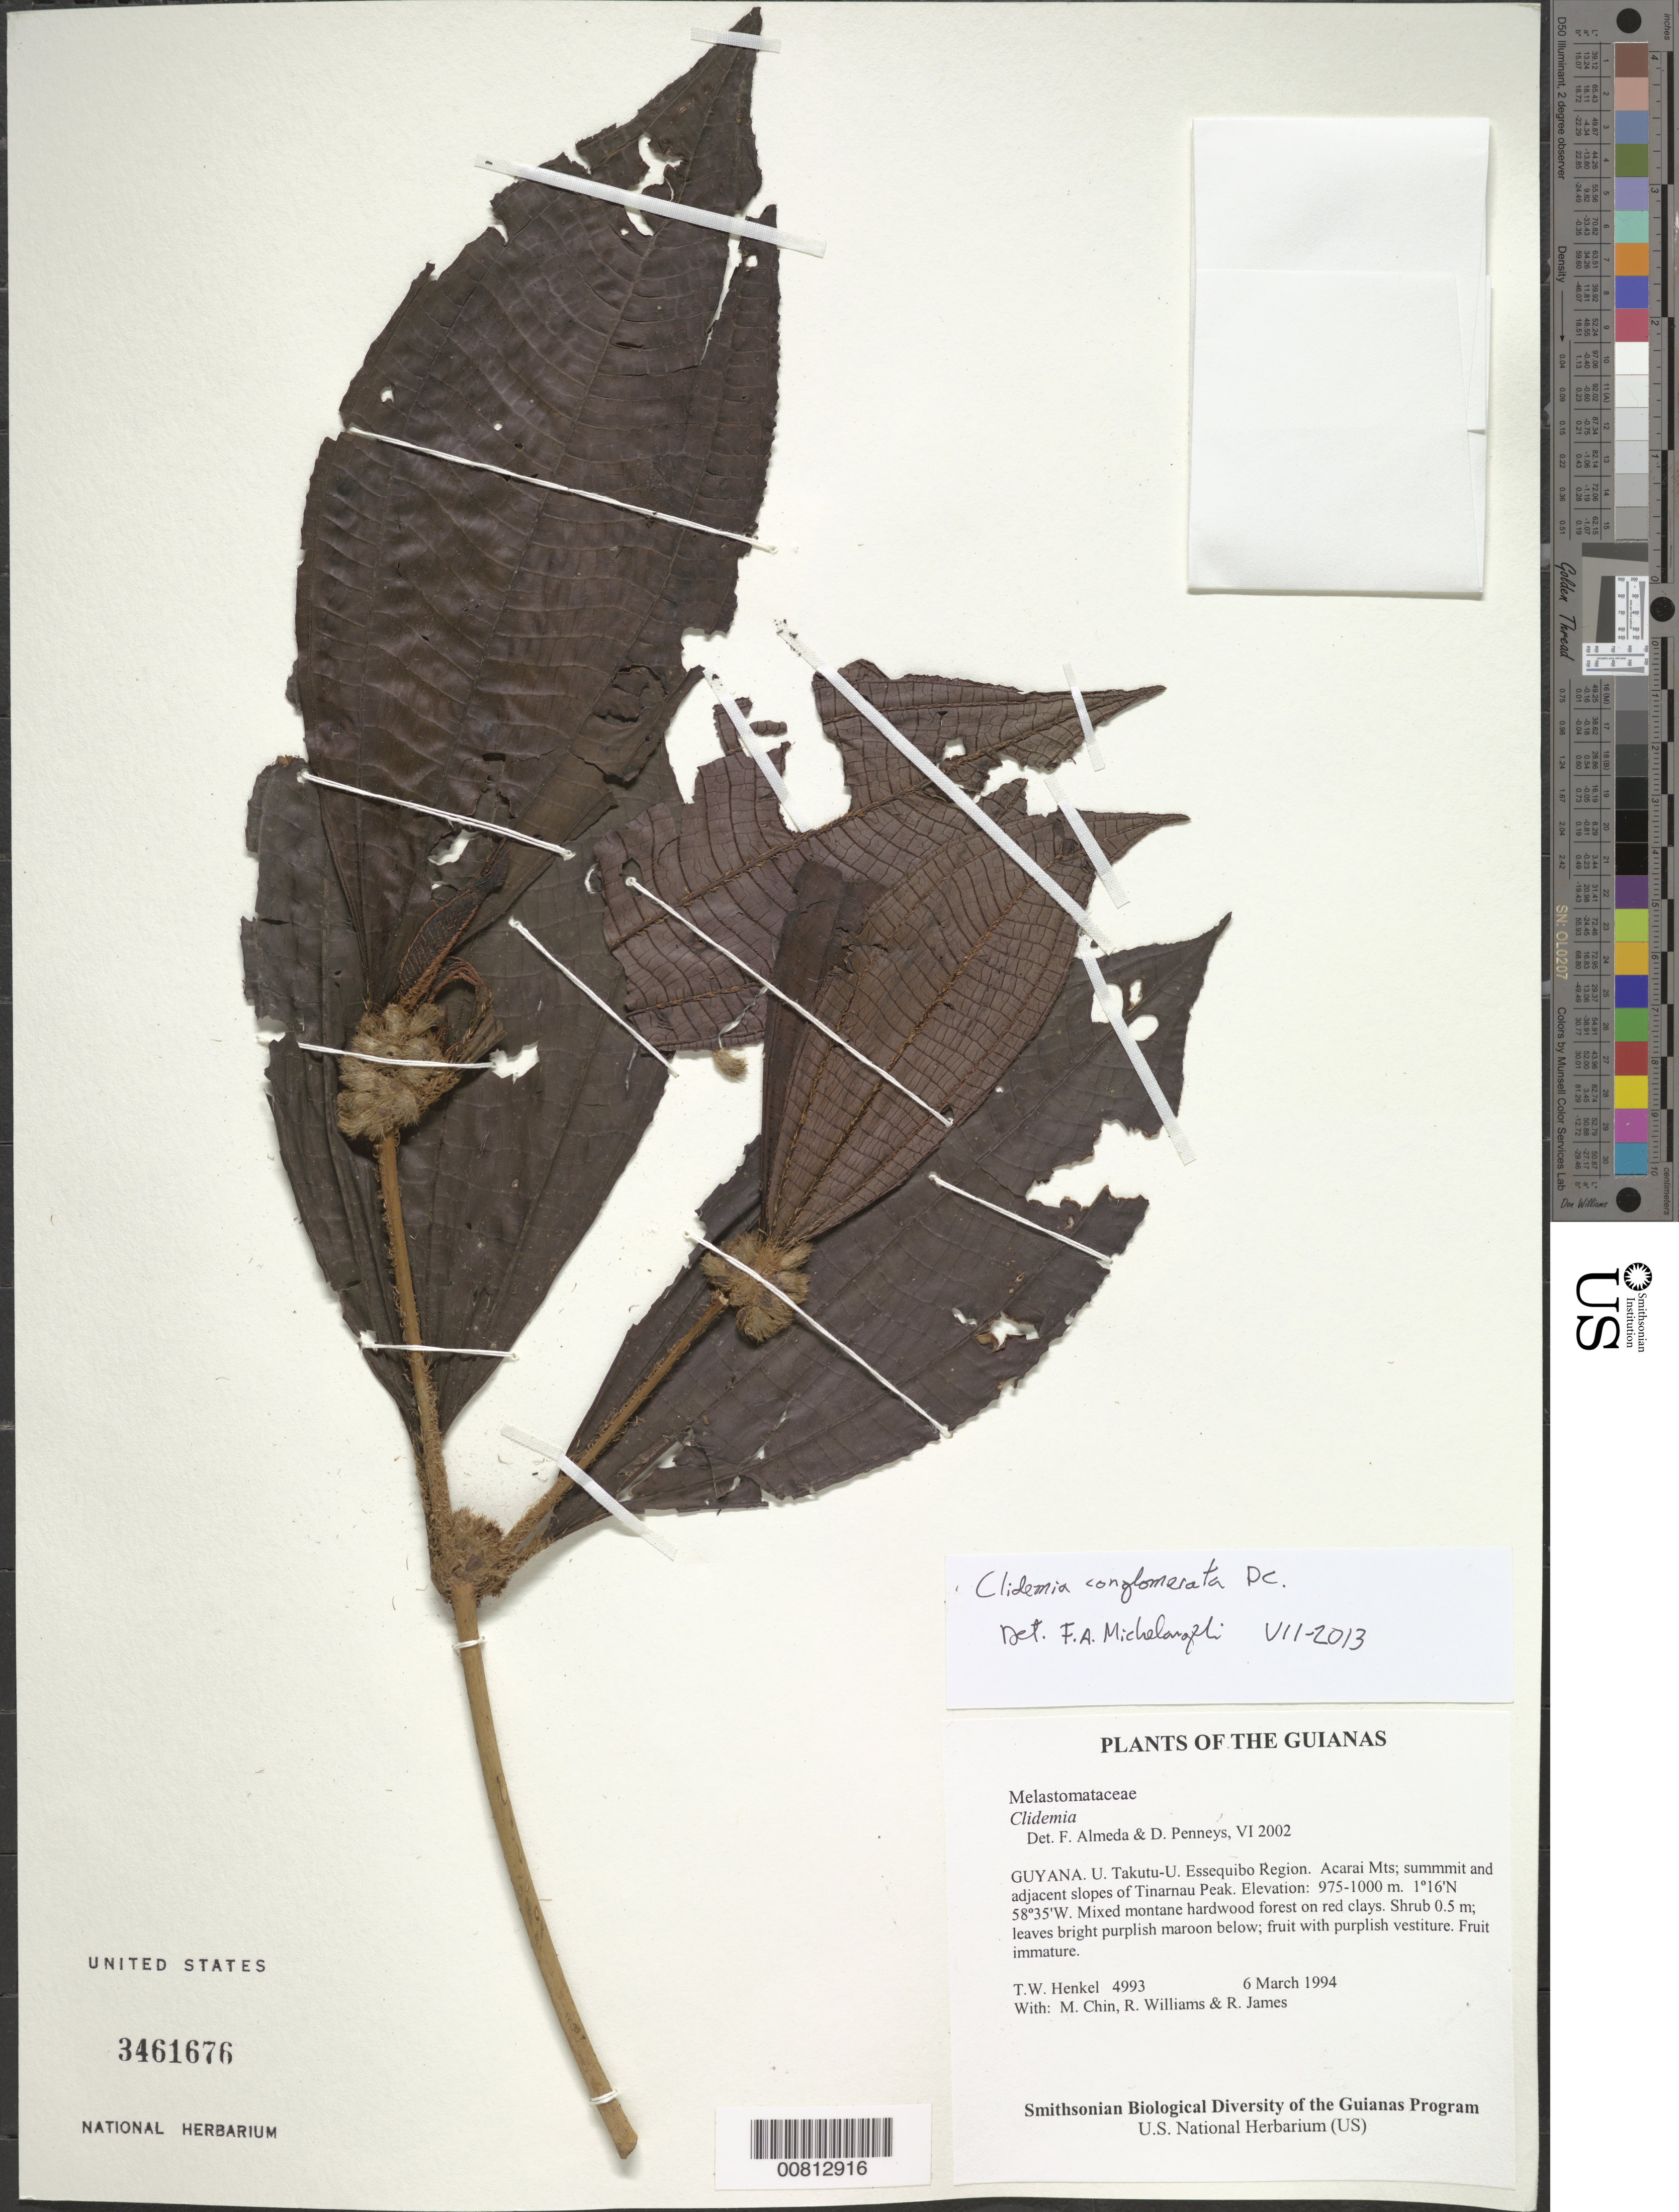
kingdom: Plantae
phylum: Tracheophyta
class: Magnoliopsida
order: Myrtales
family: Melastomataceae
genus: Clidemia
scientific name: Clidemia conglomerata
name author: DC.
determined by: Michelangeli, F. A.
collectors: T. Henkel, M. Chin, R. Williams & R. James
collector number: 4993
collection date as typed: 6 March 1994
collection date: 1994-03-06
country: Guyana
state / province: U. Takutu-U. Essequibo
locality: Acarai Mts; summmit and adjacent slopes of Tinarnau Peak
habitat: Mixed montane hardwood forest on red clays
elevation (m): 975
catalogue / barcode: US 3461676